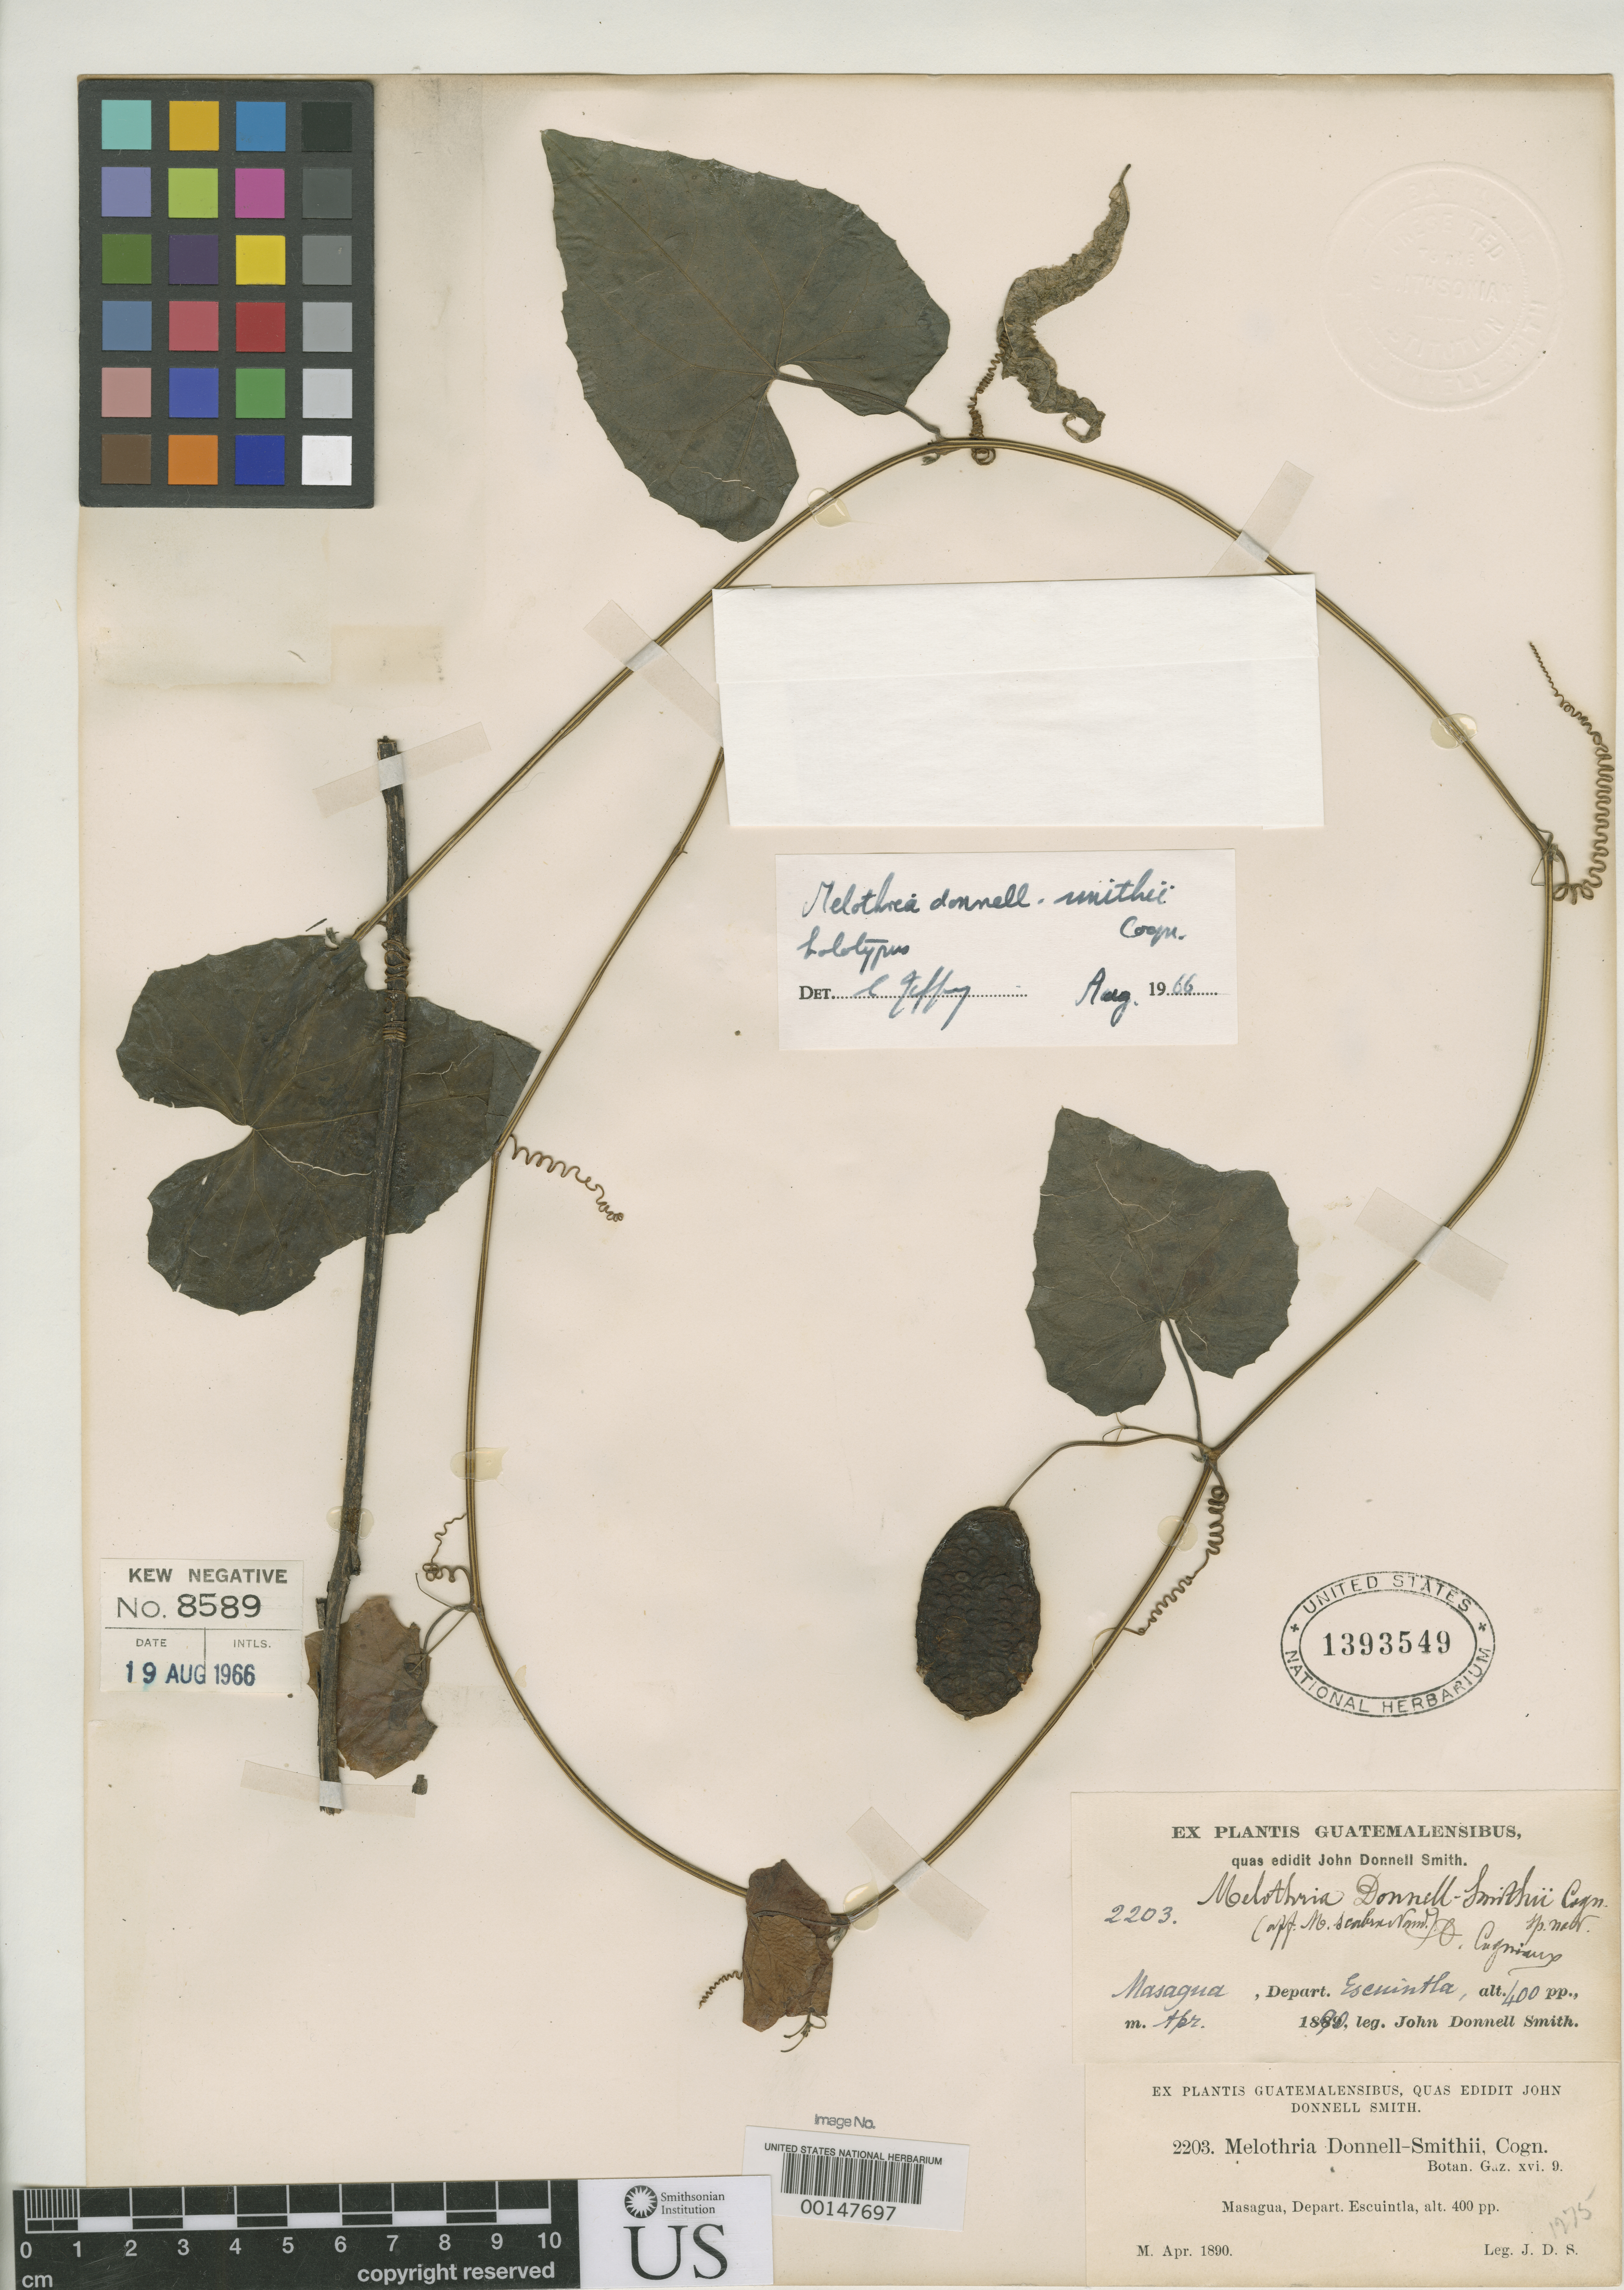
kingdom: Plantae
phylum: Tracheophyta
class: Magnoliopsida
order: Cucurbitales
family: Cucurbitaceae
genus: Melothria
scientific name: Melothria donnell-smithii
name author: Cogn. in Donn. Sm.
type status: Type Collection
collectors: J. Donnell Smith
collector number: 2203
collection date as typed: Apr 1890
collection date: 1890-04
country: Guatemala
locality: Masagua.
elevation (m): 122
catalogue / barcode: US 1393549